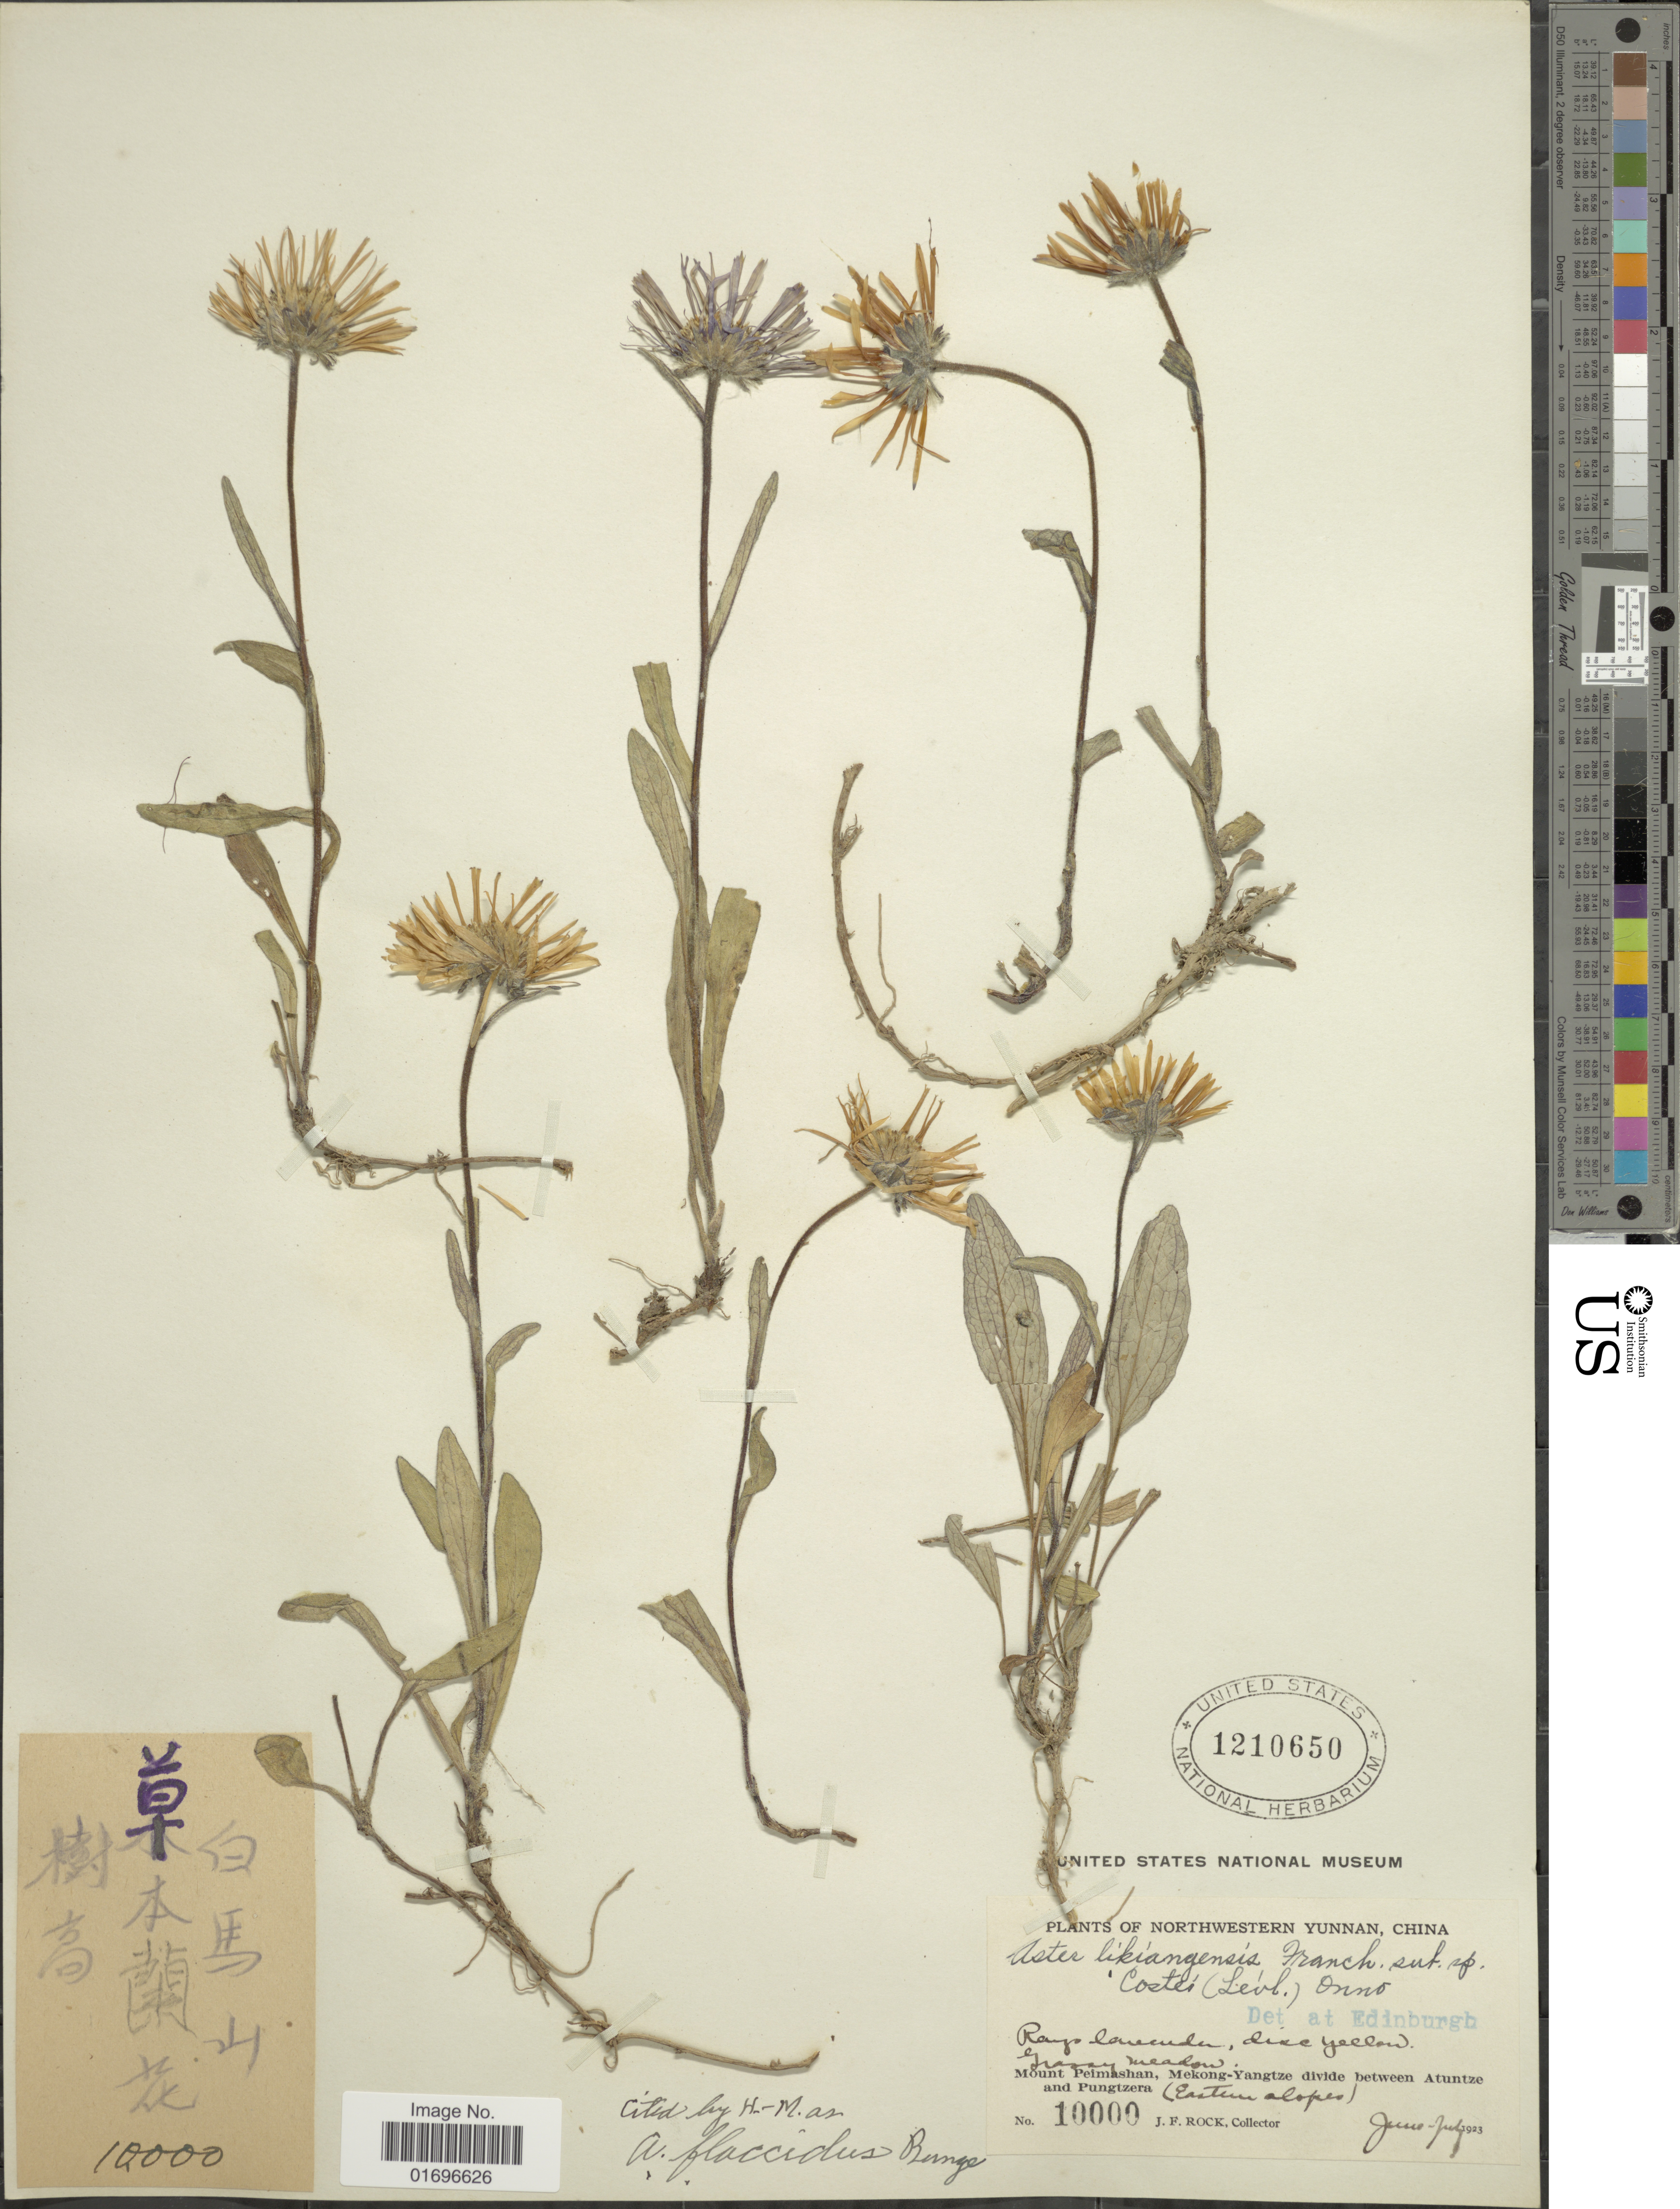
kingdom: Plantae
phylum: Tracheophyta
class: Magnoliopsida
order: Asterales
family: Asteraceae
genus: Aster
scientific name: Aster flaccidus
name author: Bunge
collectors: J. Rock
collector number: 10000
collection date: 1923-06/1923-07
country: China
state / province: Yunnan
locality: Northwestern Yunnan, China. Mount Peimashan, Mekong-Yangtze divide between Atuntze and Pungtzera (Eastern slopes)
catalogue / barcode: US 1210650